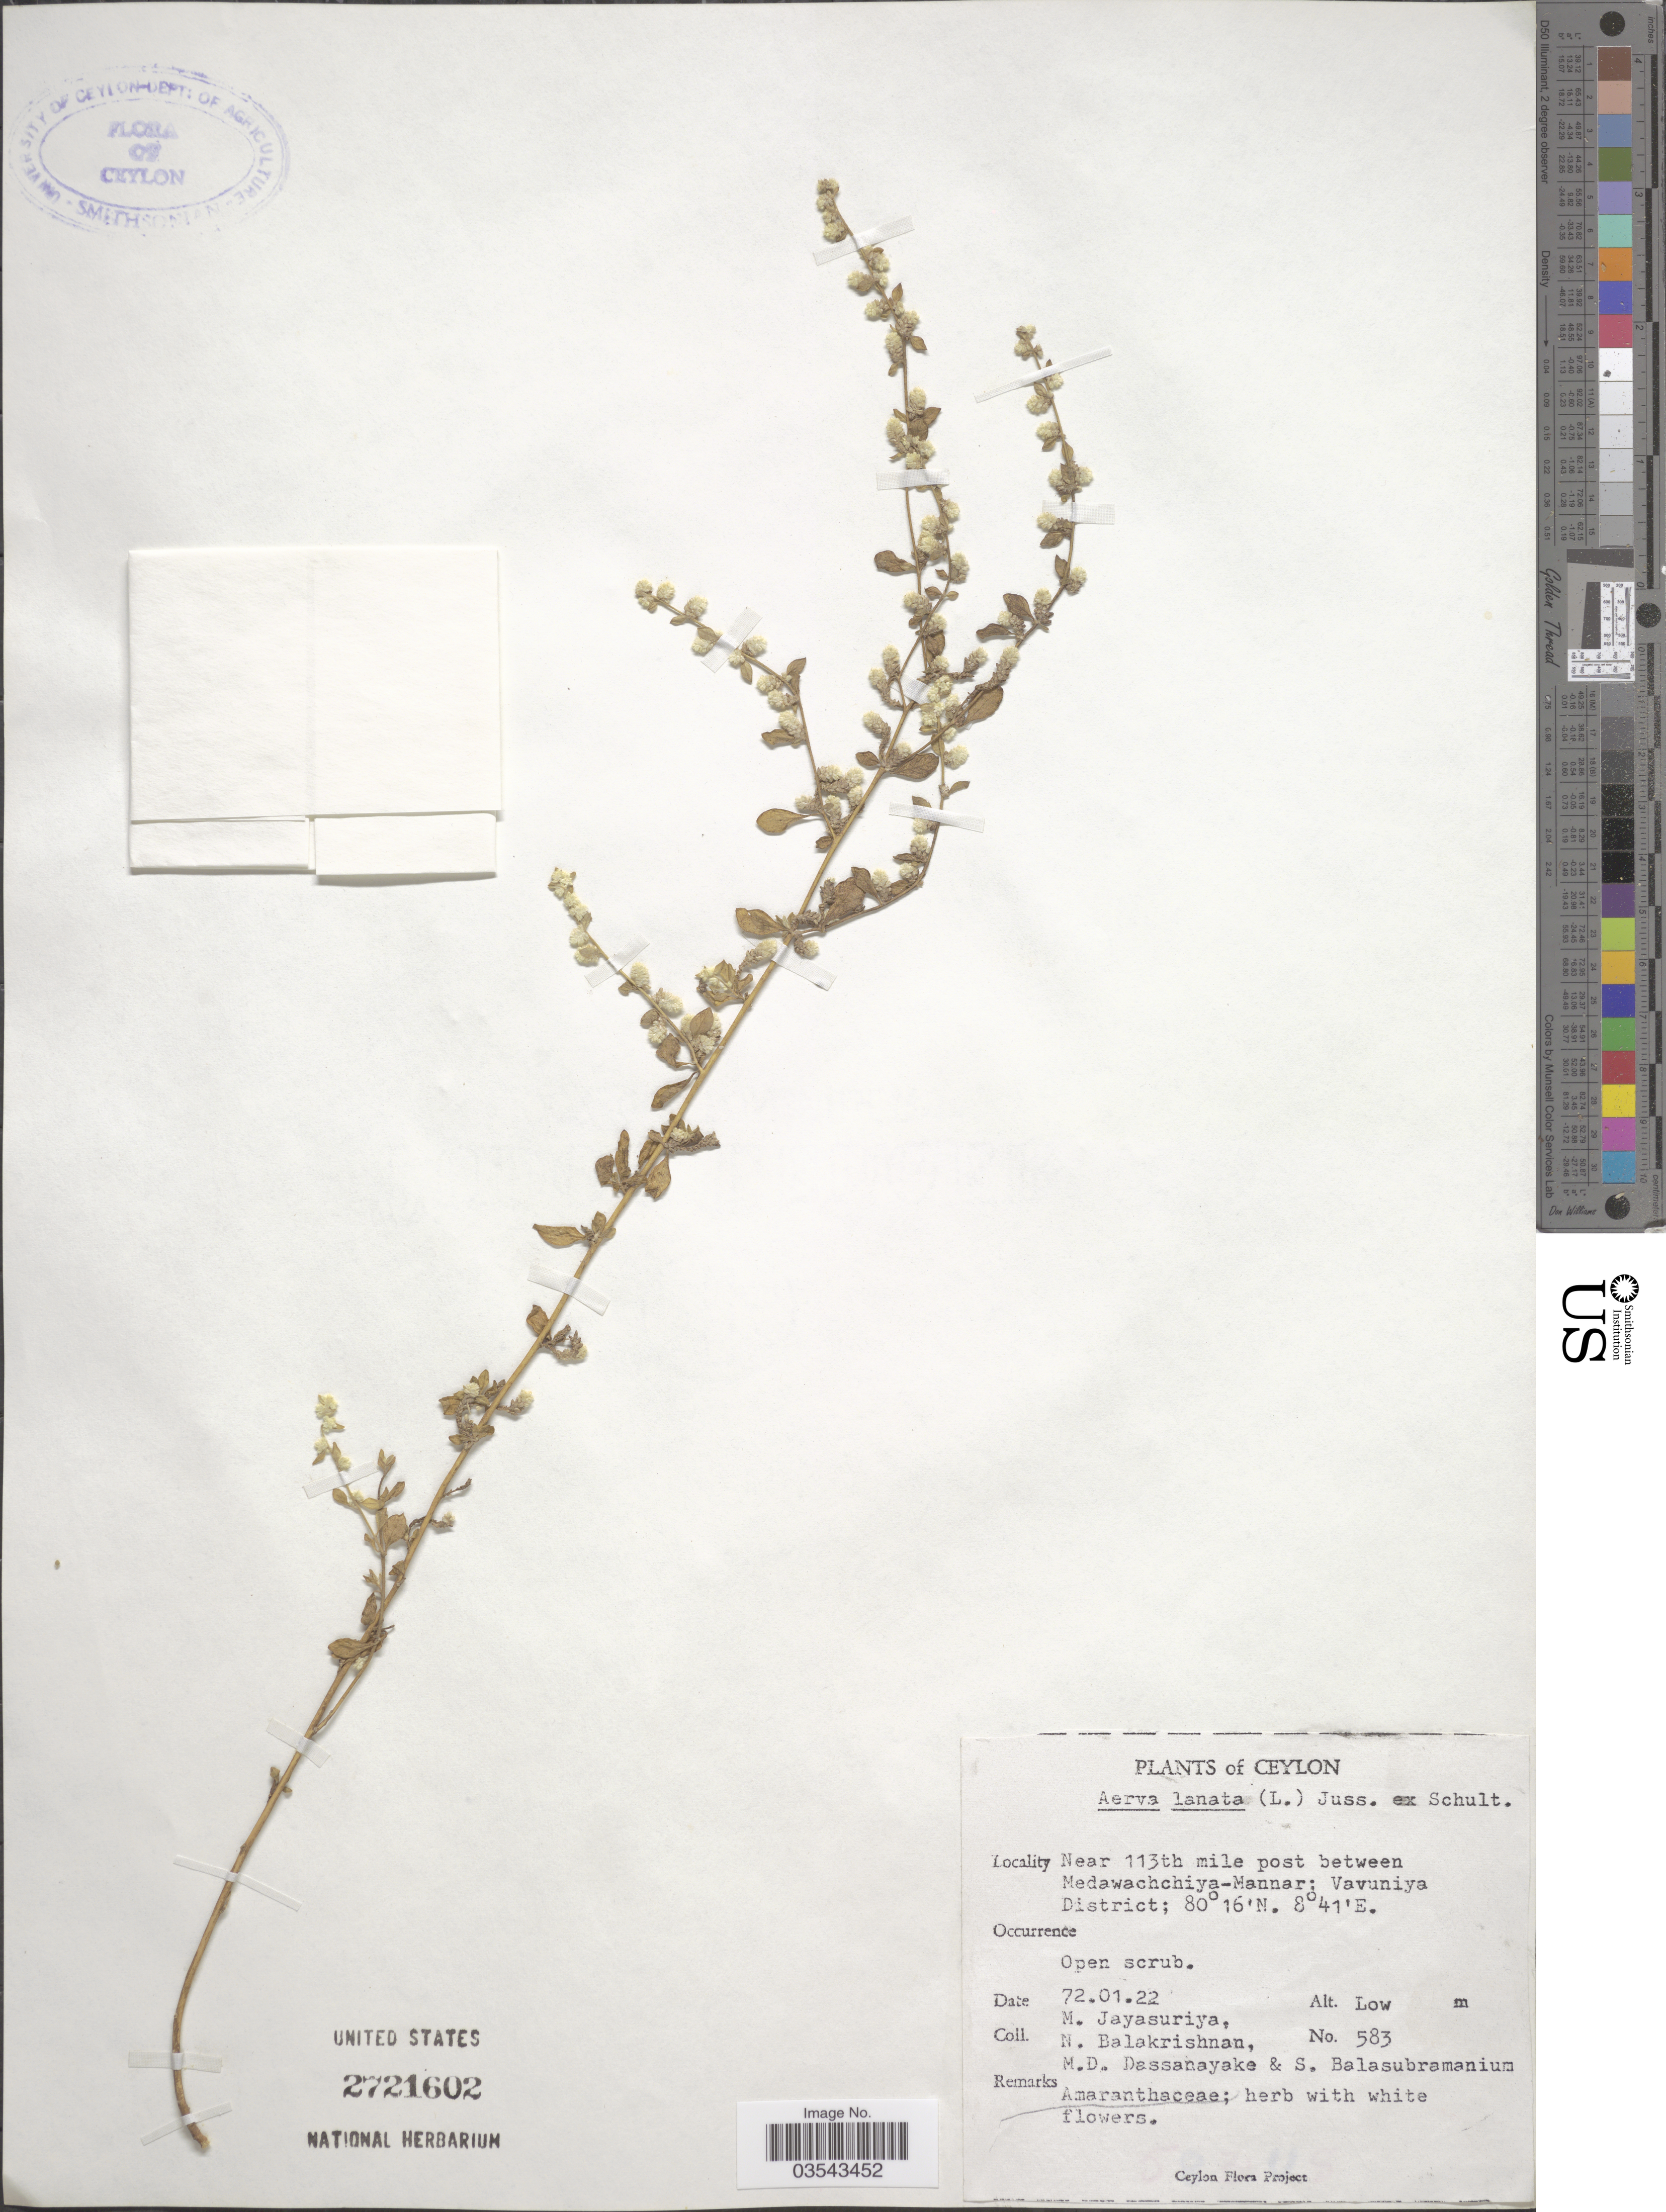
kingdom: Plantae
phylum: Tracheophyta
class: Magnoliopsida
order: Caryophyllales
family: Amaranthaceae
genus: Ouret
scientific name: Ouret lanata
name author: (L.) Kuntze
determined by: U.S. National Herbarium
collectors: M. Jayasuriya, N. Balakrishnan, M. D. Dassanayake & S. Balasubramanium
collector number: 583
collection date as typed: Transcribed d/m/y: 22/1/72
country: Sri Lanka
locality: Ceylon. Near 113th mile post between Medawachchiya-Mannar; Vavuniya District.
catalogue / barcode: US 2721602